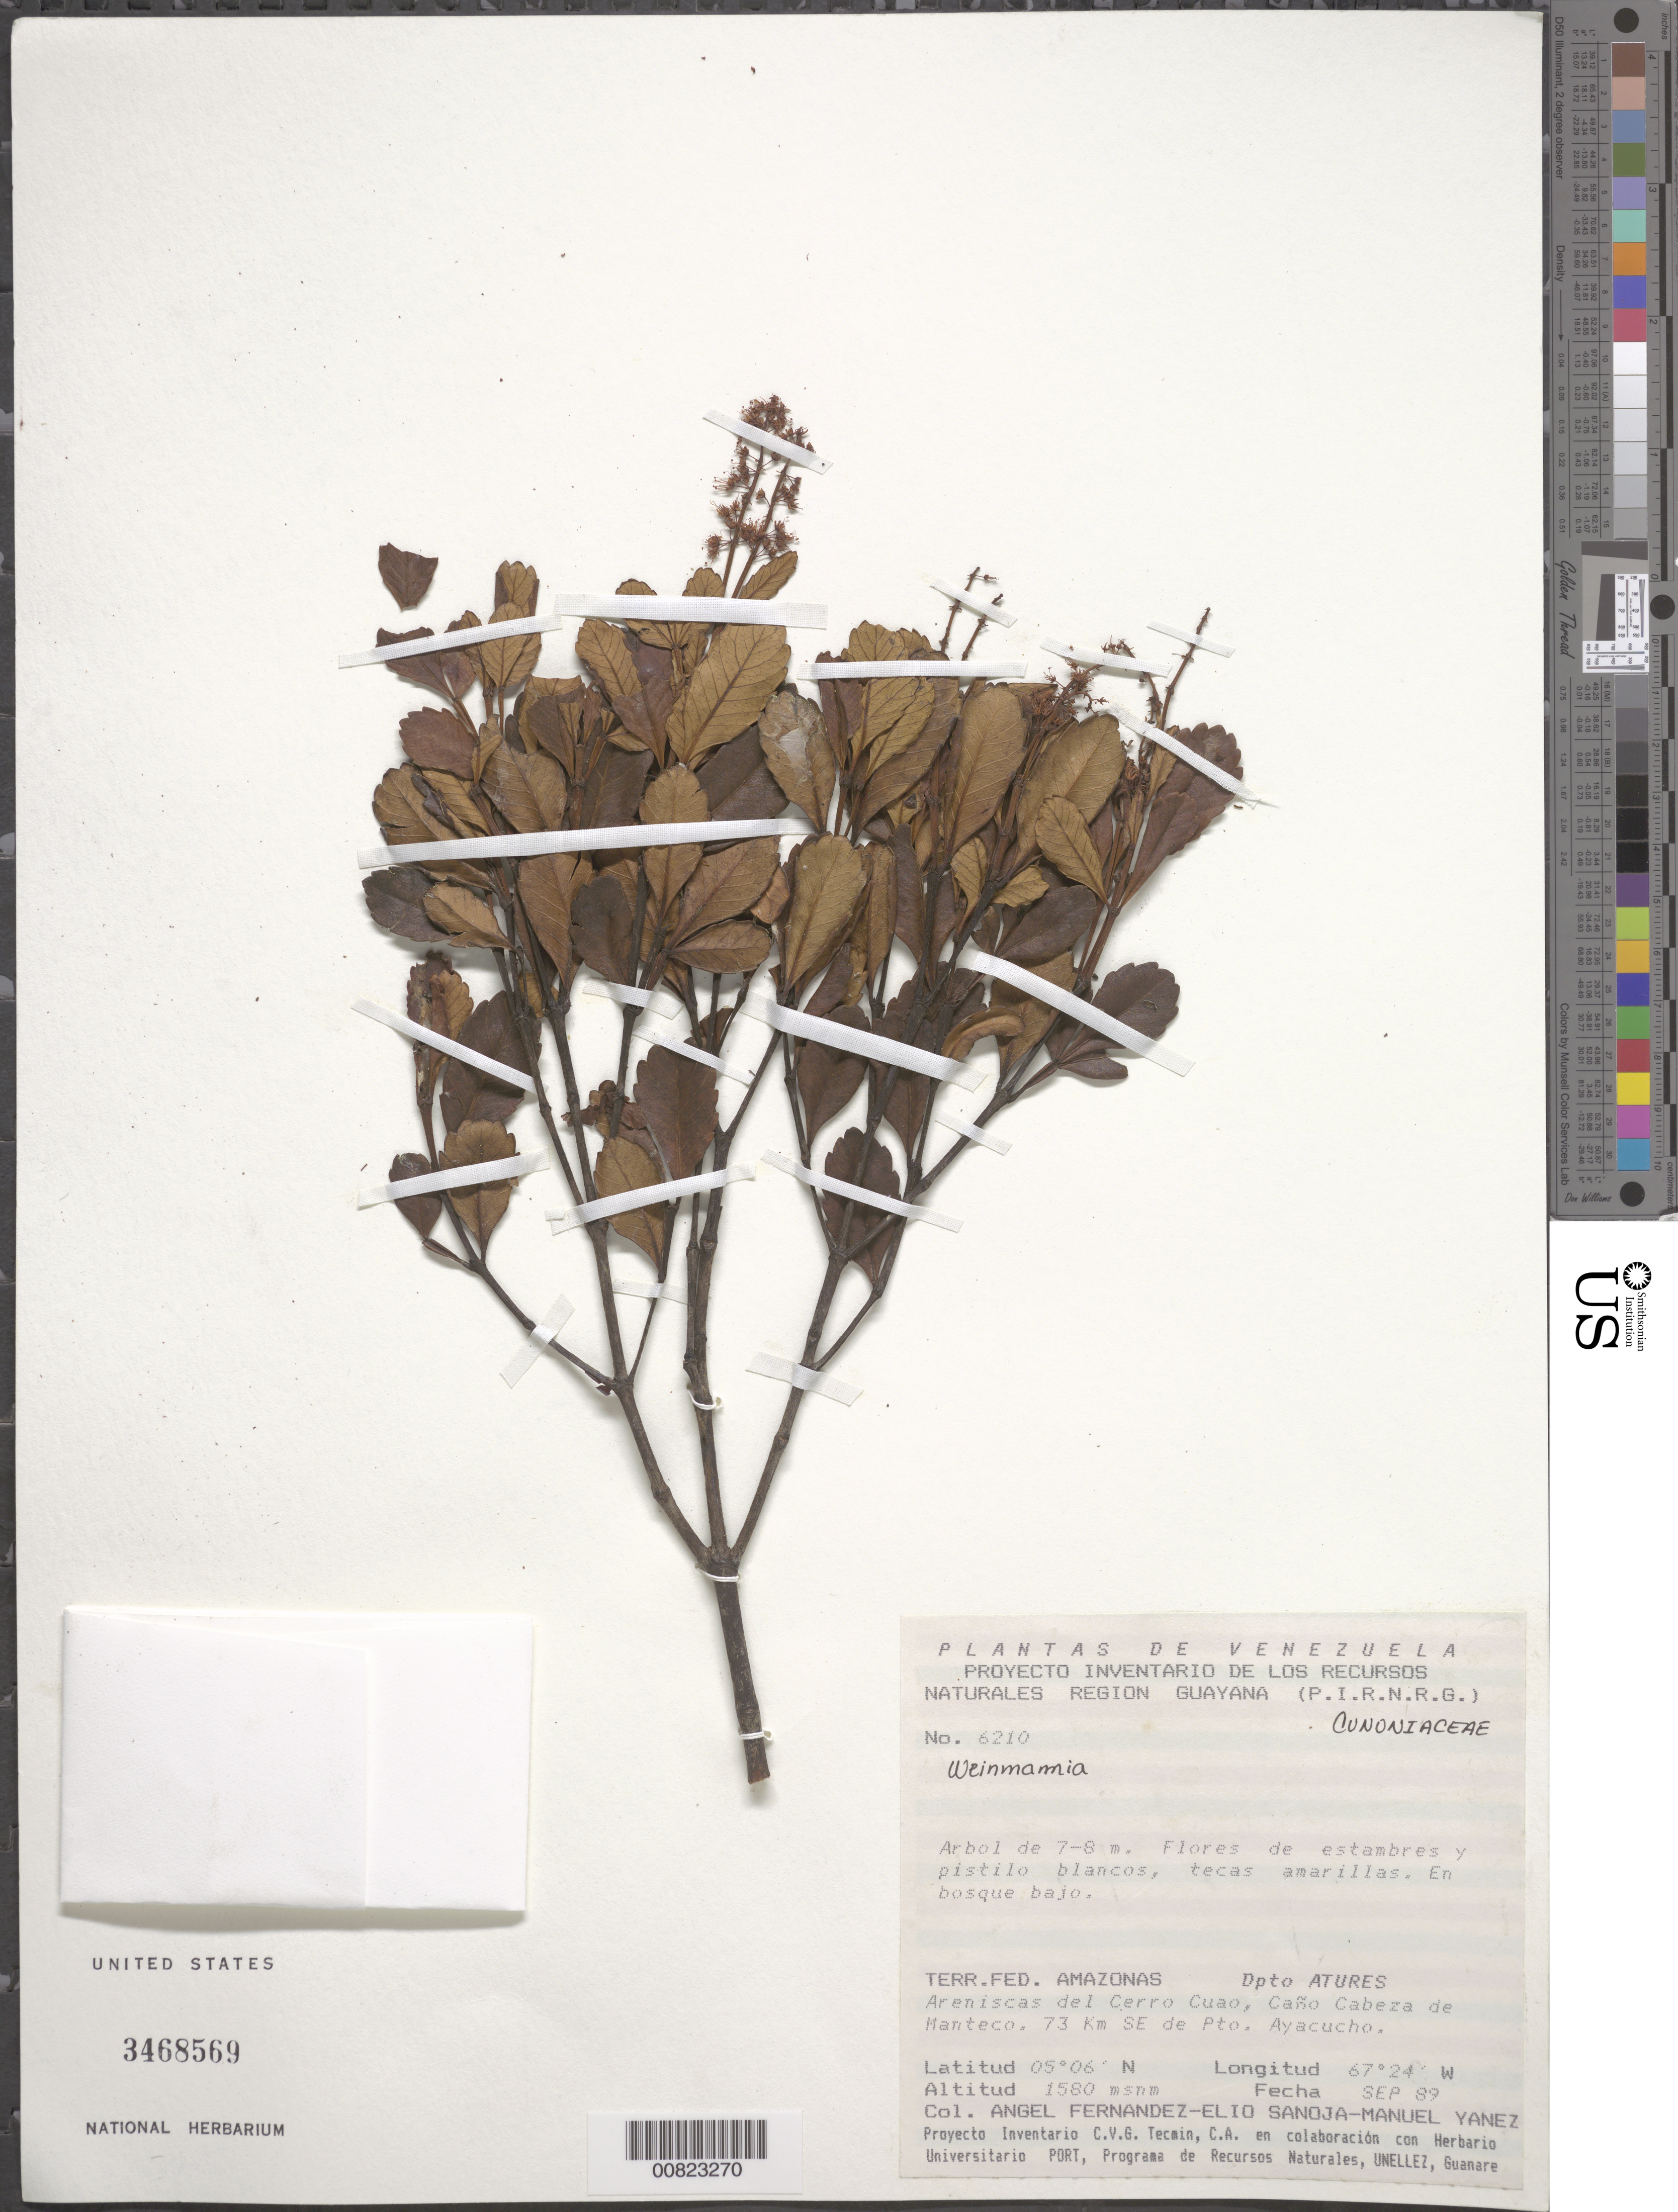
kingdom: Plantae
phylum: Tracheophyta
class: Magnoliopsida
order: Oxalidales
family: Cunoniaceae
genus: Weinmannia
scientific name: Weinmannia sp.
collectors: A. Fernández, E. Sanoja & M. Yanez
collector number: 6210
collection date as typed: Sep-89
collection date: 1989-09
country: Venezuela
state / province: Amazonas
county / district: Atures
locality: Cerro Cuao, Caño Cabeza de Manteco, 73 km SE of Puerto Ayacucho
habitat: Basque bajo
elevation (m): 1580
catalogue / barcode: US 3468569